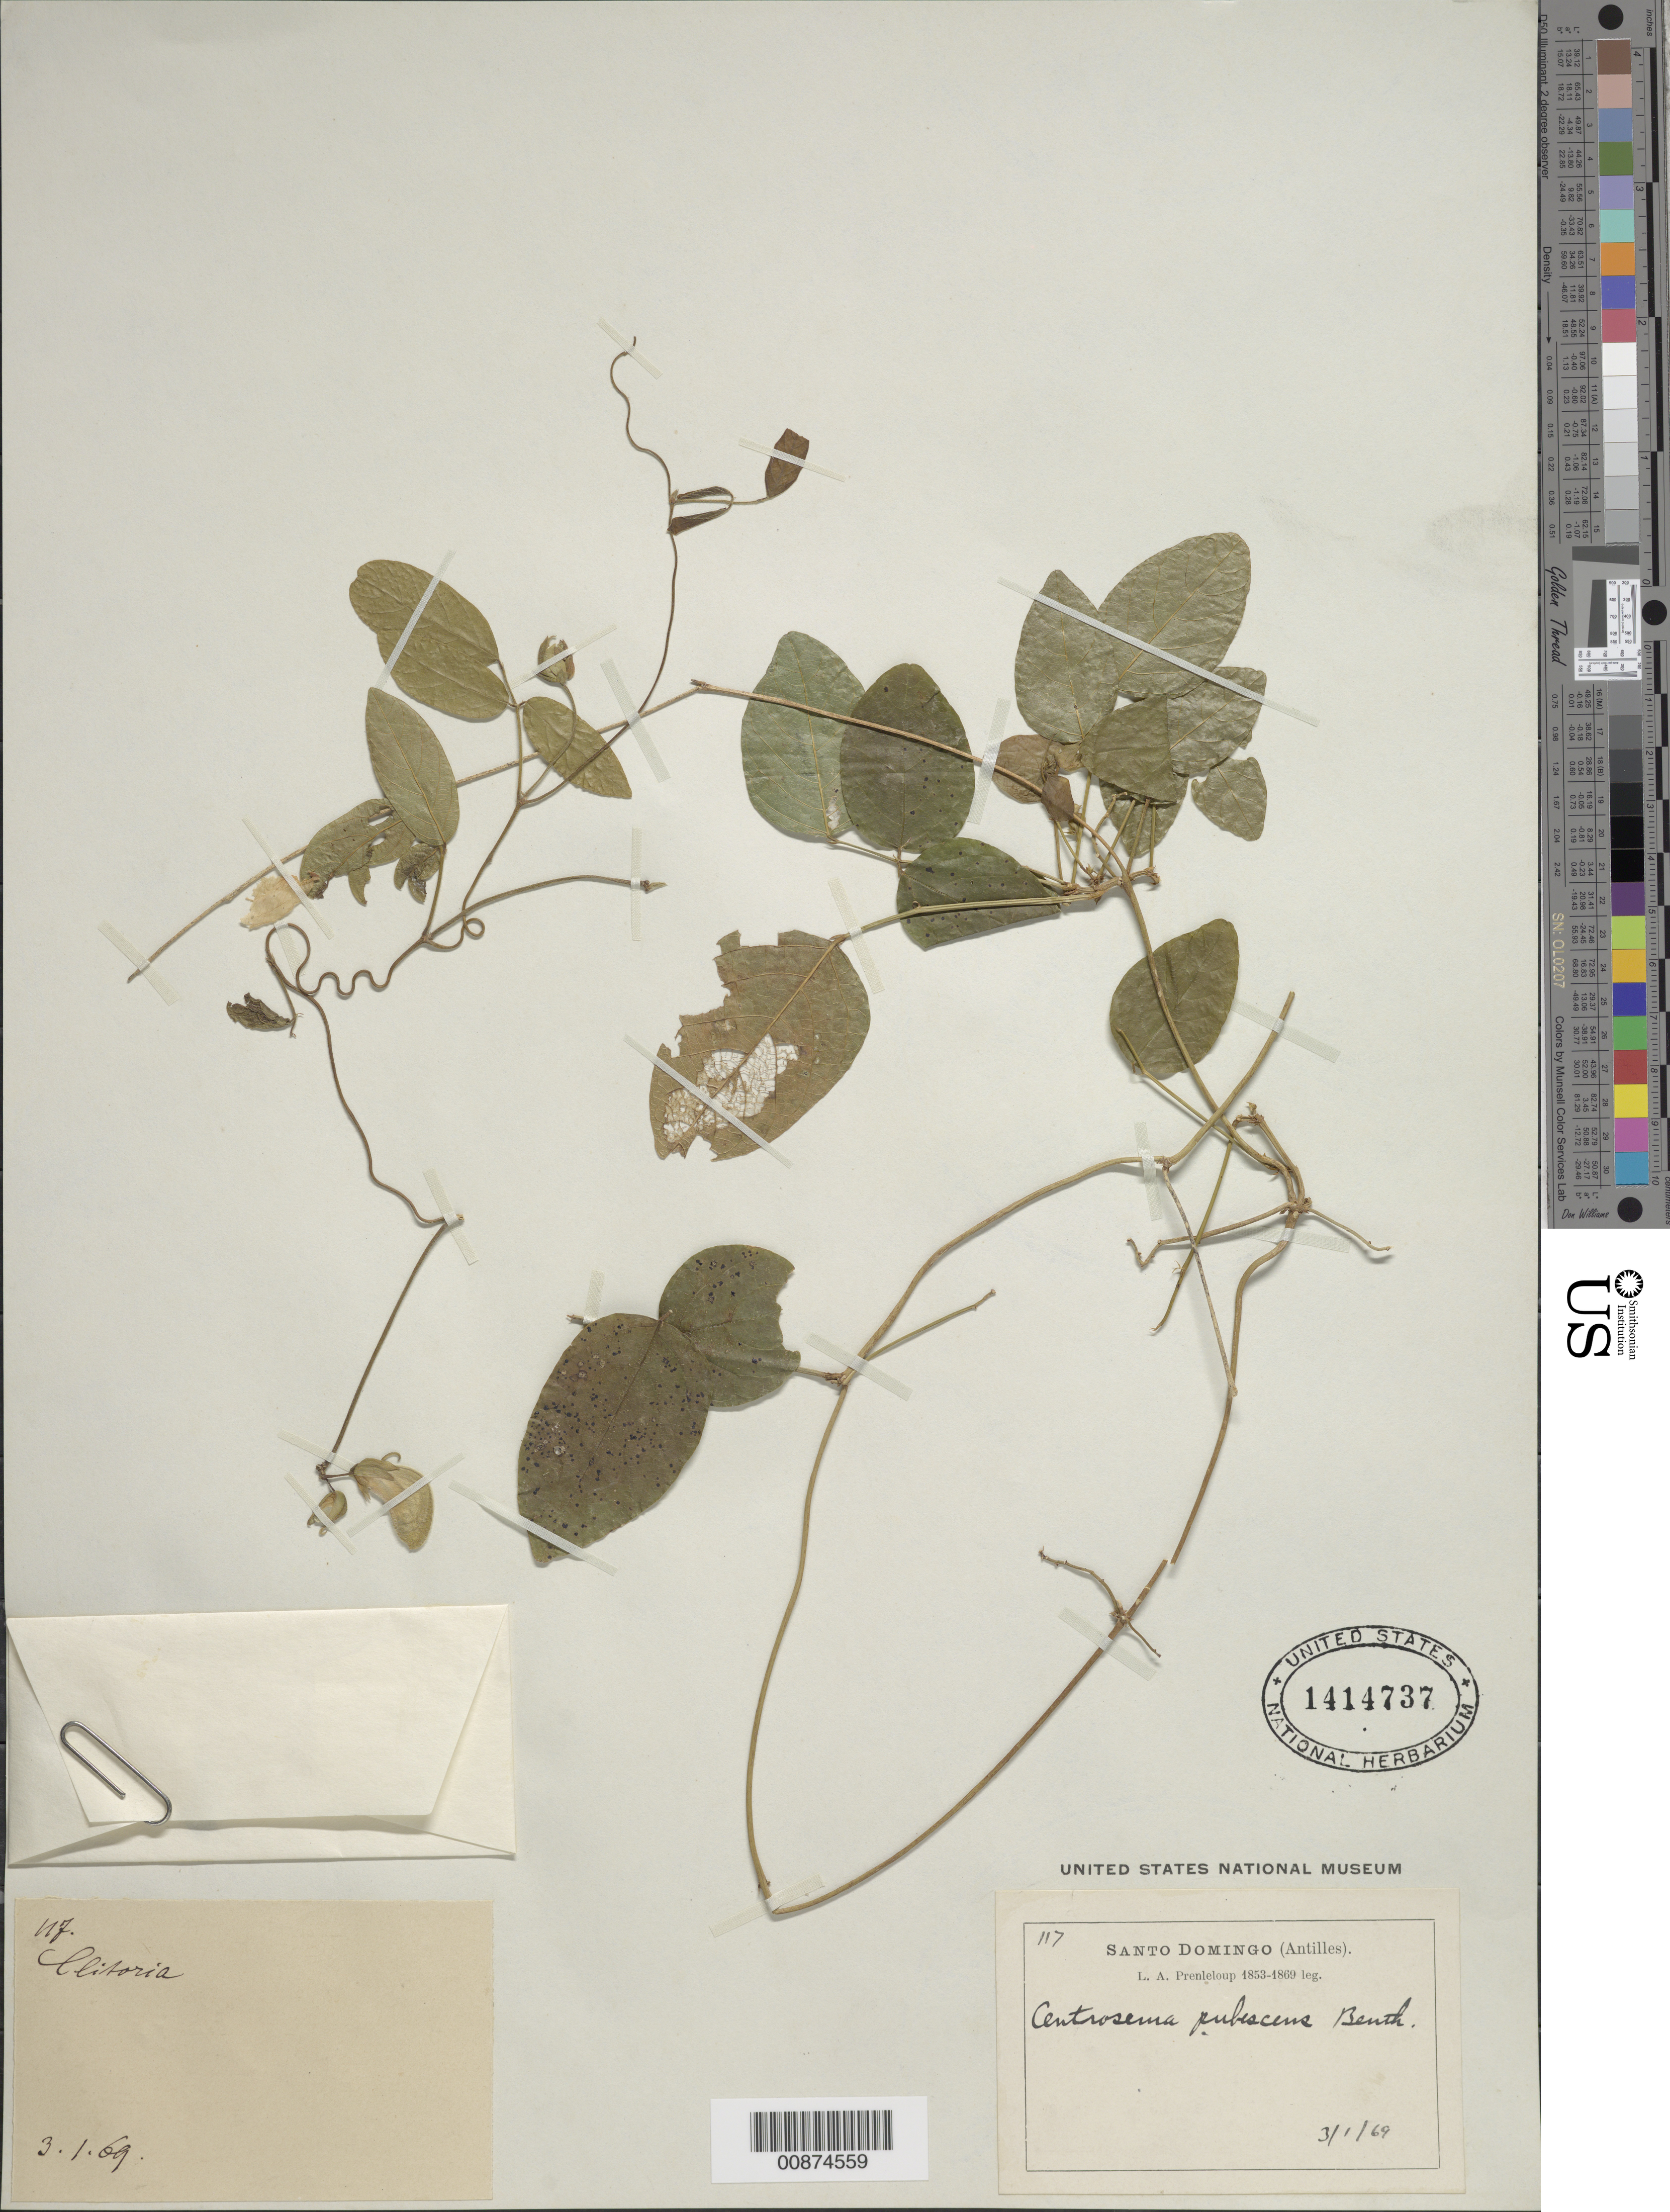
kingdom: Plantae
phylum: Tracheophyta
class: Magnoliopsida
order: Fabales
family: Fabaceae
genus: Centrosema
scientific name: Centrosema pubescens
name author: Benth.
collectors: L. Prenleloup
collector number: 117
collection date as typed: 03 Jan 1869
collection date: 1869-01-03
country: Dominican Republic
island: Hispaniola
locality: Dominican Republic.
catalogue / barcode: US 1414737